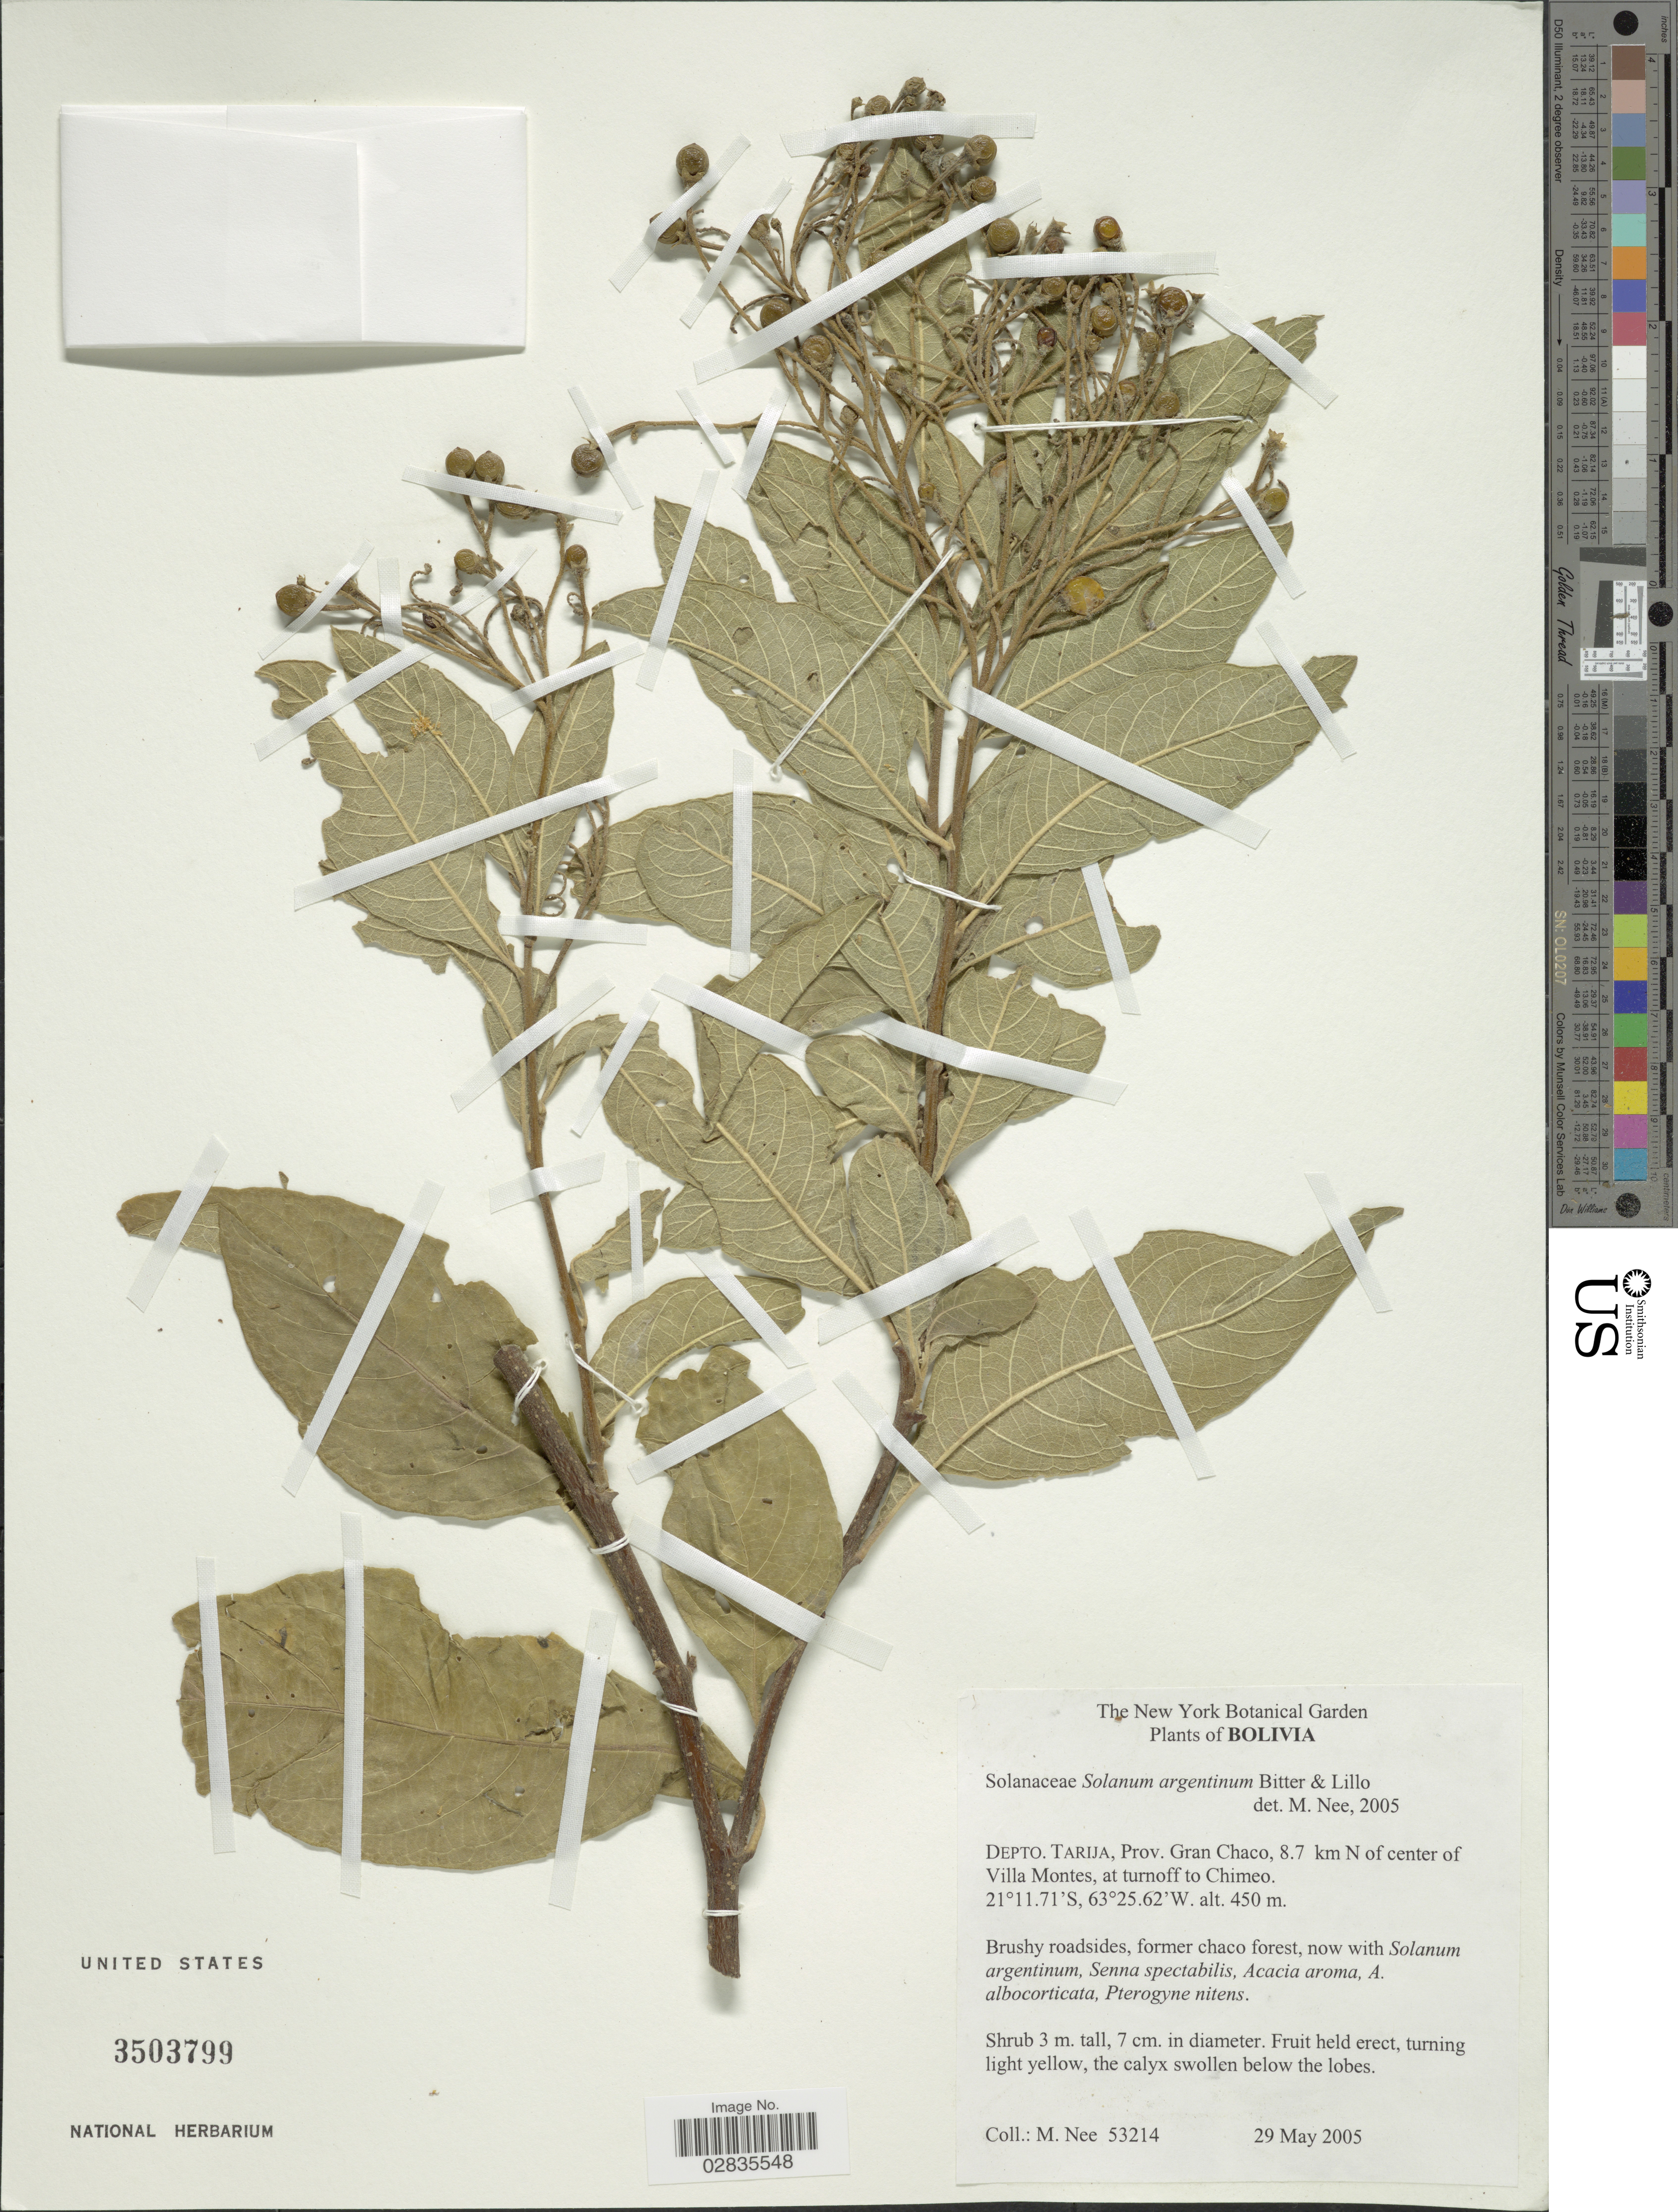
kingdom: Plantae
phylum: Tracheophyta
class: Magnoliopsida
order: Solanales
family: Solanaceae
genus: Solanum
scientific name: Solanum argentinum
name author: Bitter & Lillo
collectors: M. Nee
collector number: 53214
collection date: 2005-05-29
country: Bolivia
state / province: Tarija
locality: Depto. Tarija, Prov. Gran Chaco, 8.7 km N of center of Villa Montes, at turnoff to Chimeo.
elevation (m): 450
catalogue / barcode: US 3503799